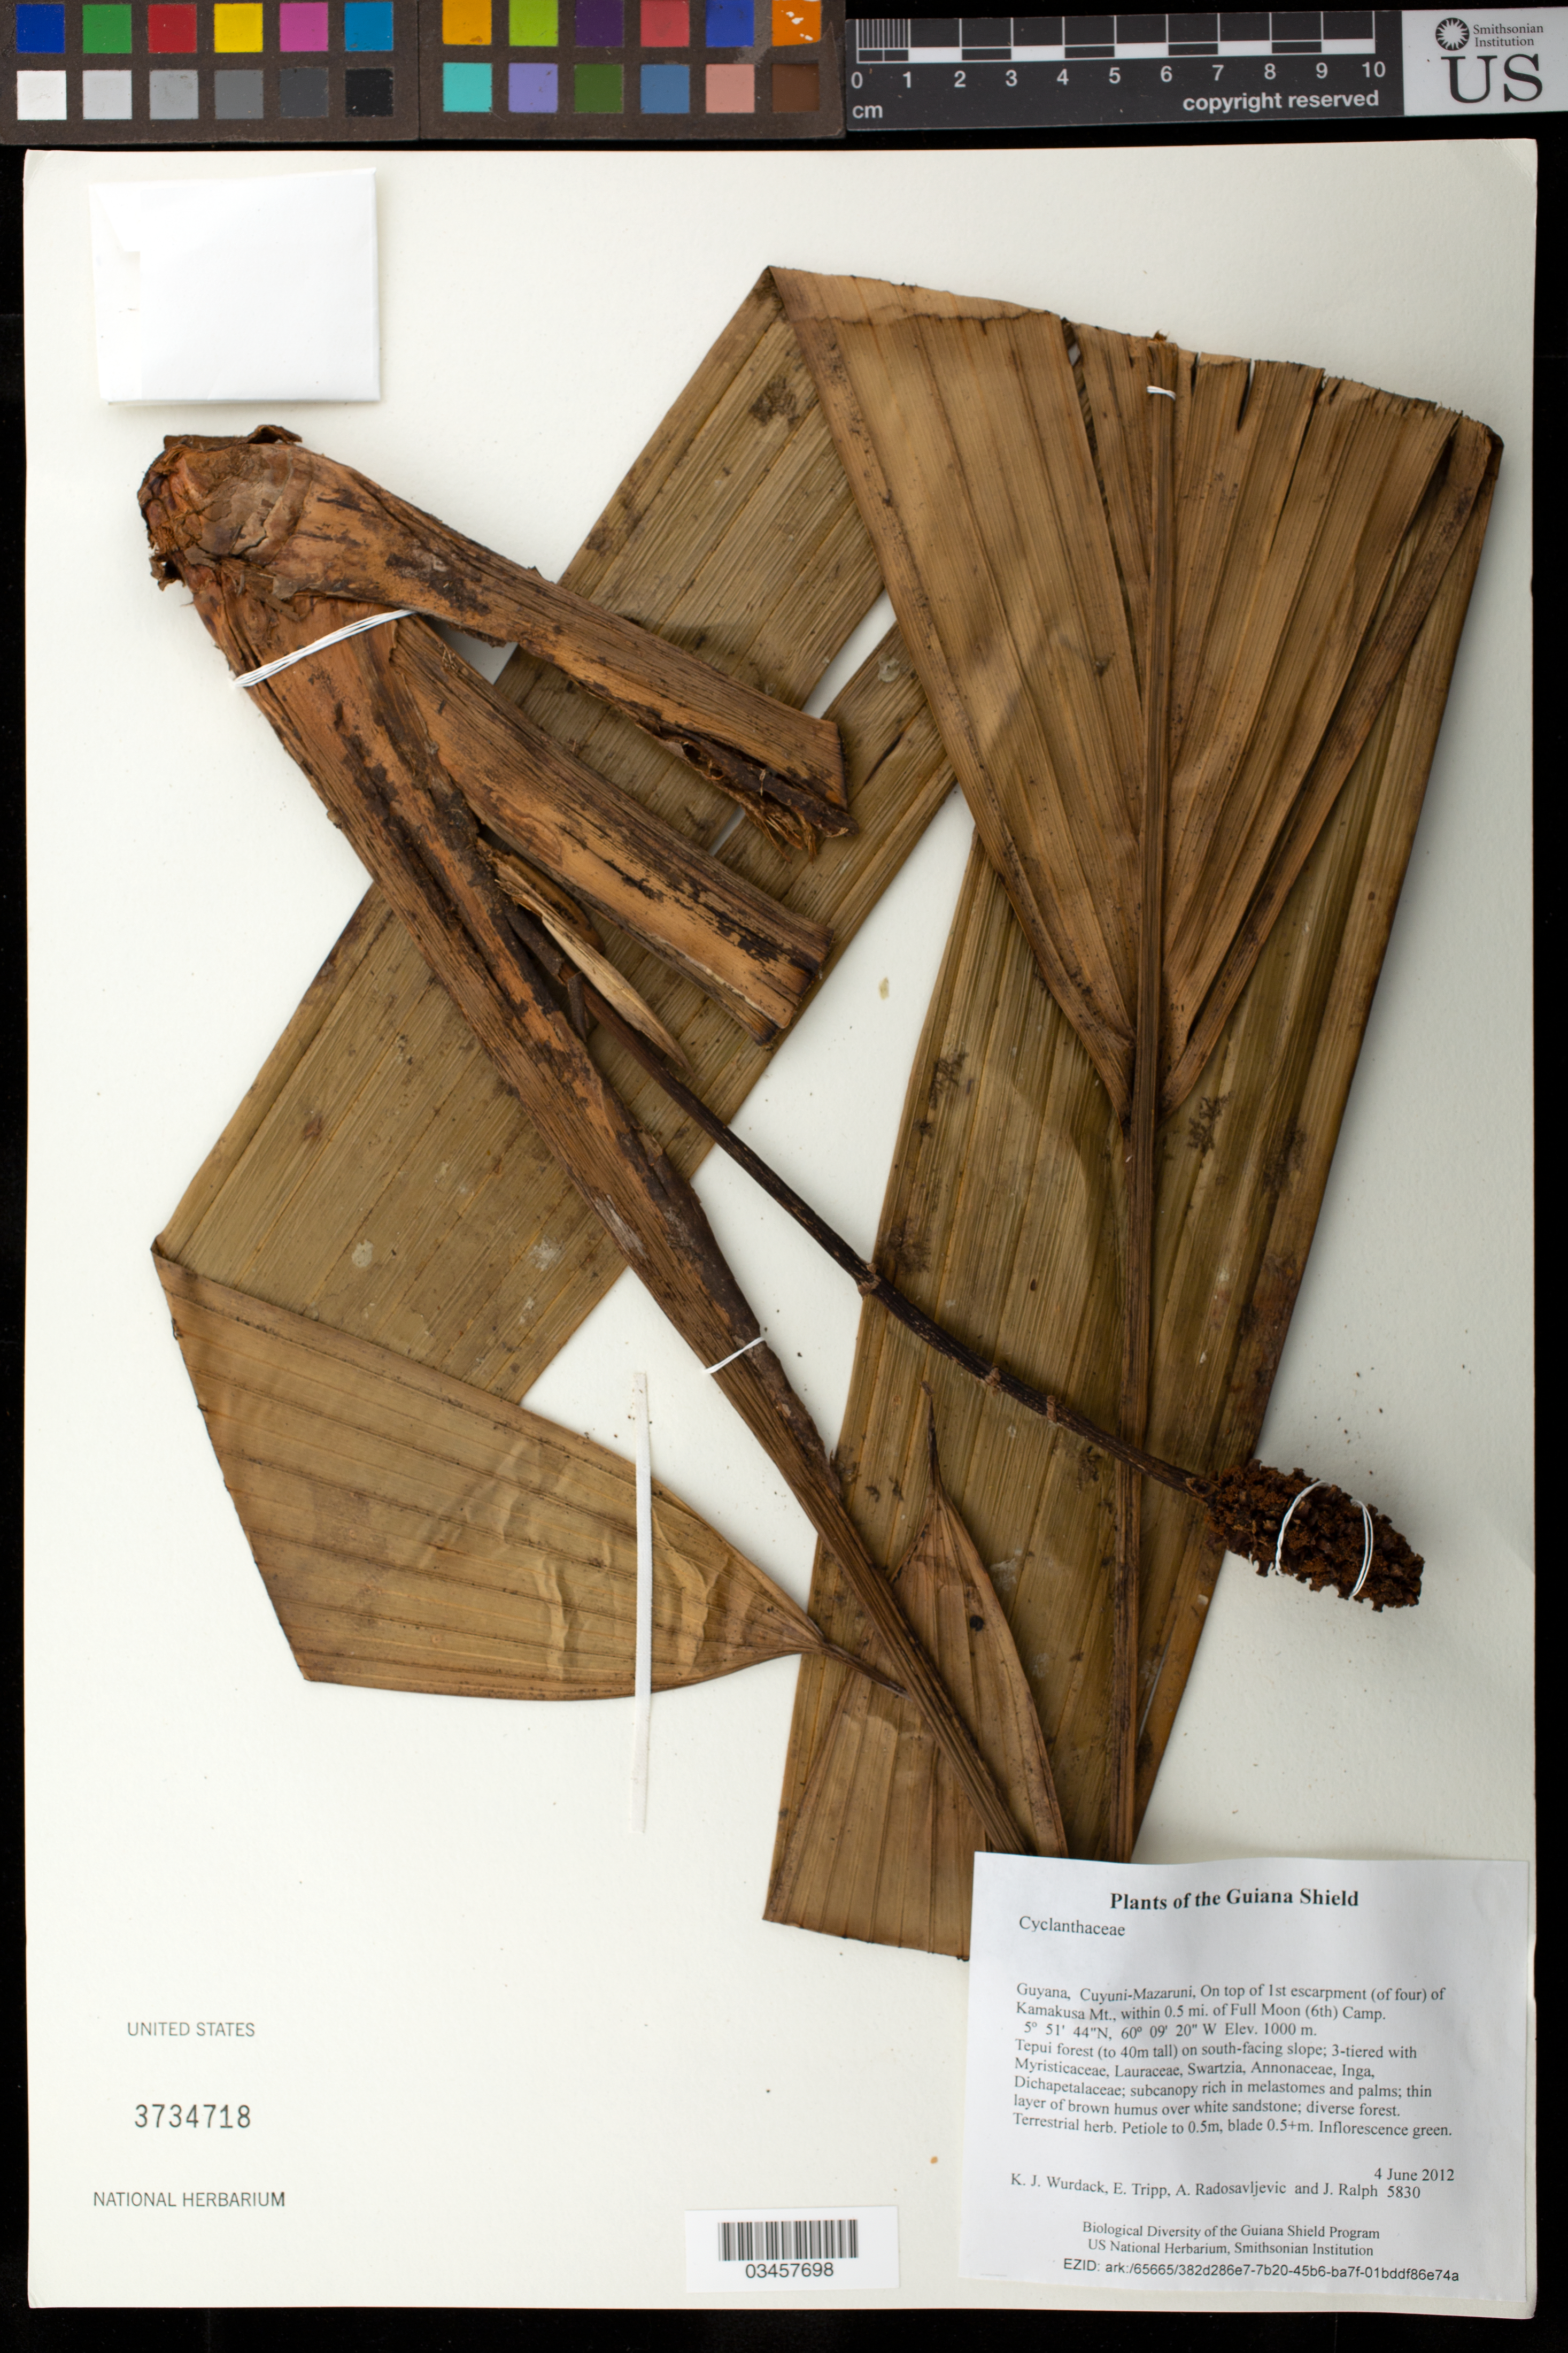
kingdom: Plantae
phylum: Tracheophyta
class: Liliopsida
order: Pandanales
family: Cyclanthaceae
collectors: K. Wurdack, E. Tripp, A. Radosavljevic & J. Ralph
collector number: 5830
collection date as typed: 4 June 2012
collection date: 2012-06-04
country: Guyana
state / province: Cuyuni-Mazaruni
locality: On top of 1st escarpment (of four) of Kamakusa Mt., within 0.5 mi. of Full Moon (6th) Camp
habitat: Tepui forest (to 40m tall) on south-facing slope; 3-tiered with Myristicaceae, Lauraceae, Swartzia, Annonaceae, Inga, Dichapetalaceae; subcanopy rich in melastomes and palms; thin layer of brown humus over white sandstone; diverse forest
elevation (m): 1000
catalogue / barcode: US 3734718